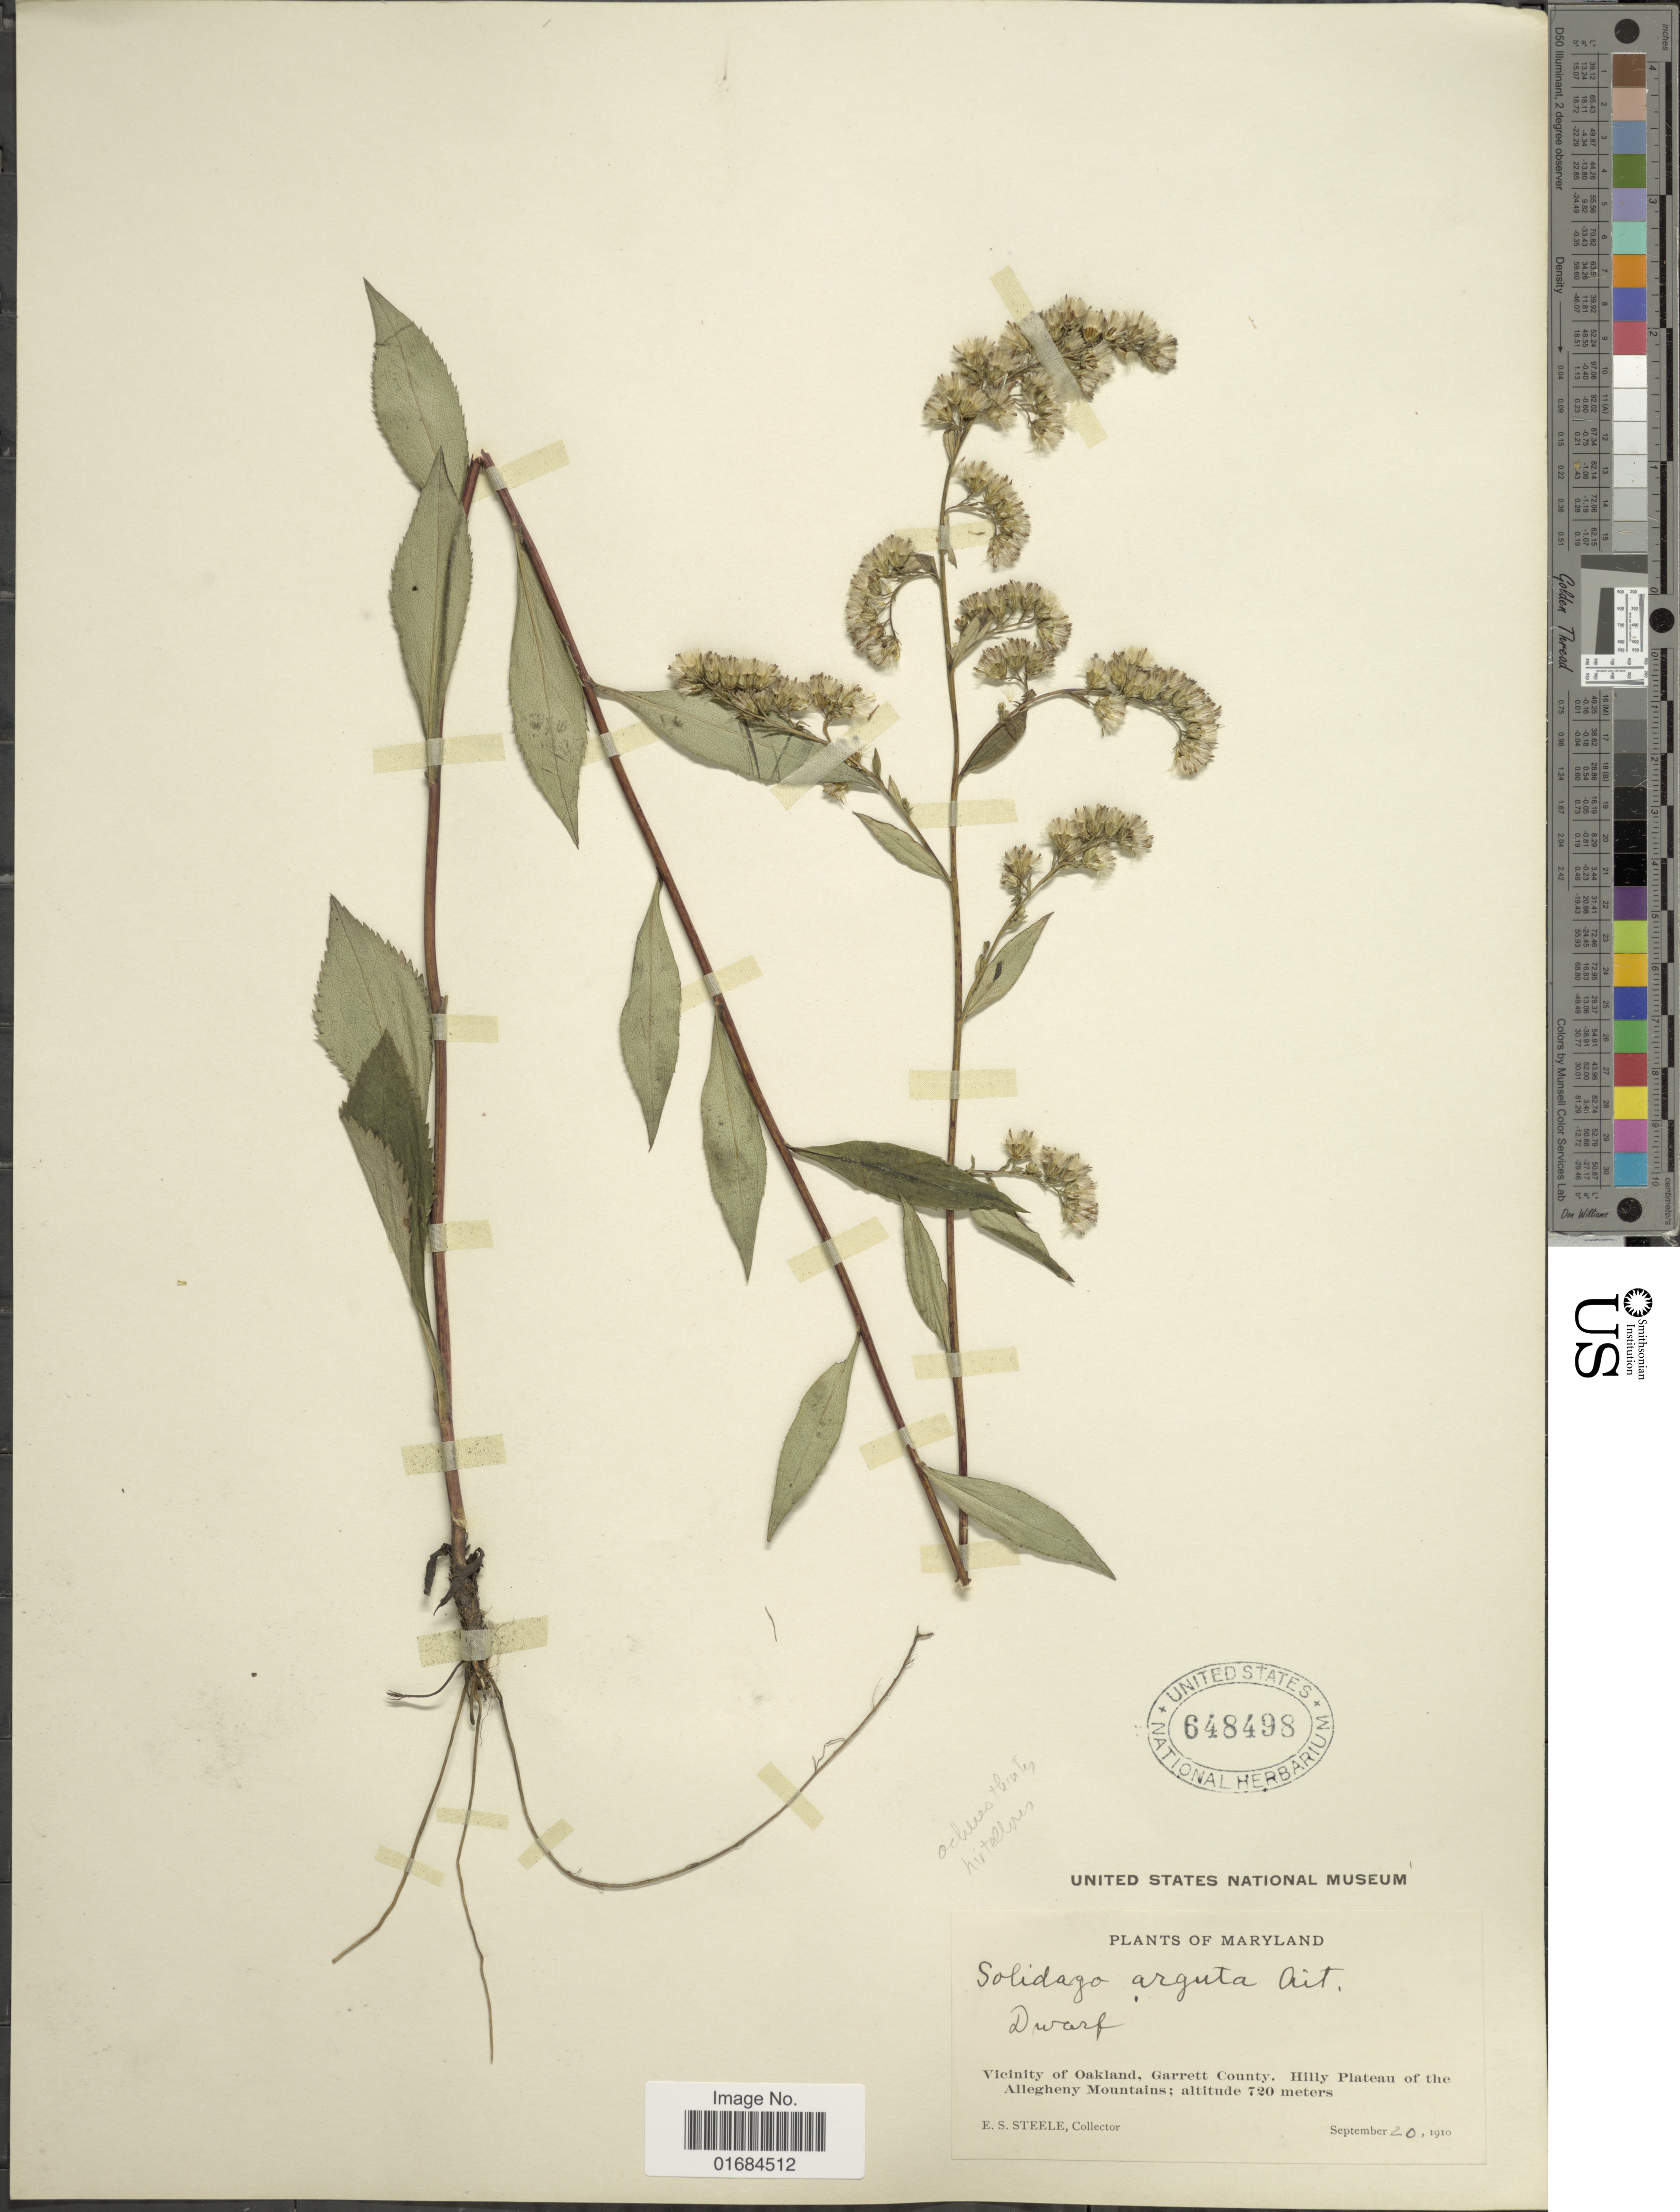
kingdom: Plantae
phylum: Tracheophyta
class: Magnoliopsida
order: Asterales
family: Asteraceae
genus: Solidago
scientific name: Solidago arguta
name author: Aiton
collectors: E. Steele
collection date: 1910-09-20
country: United States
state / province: Maryland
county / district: Garrett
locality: Vicinity of Oakland, Garrett County, Hilly Plateau of the Allegheny Mountains.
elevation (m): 720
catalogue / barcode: US 648498